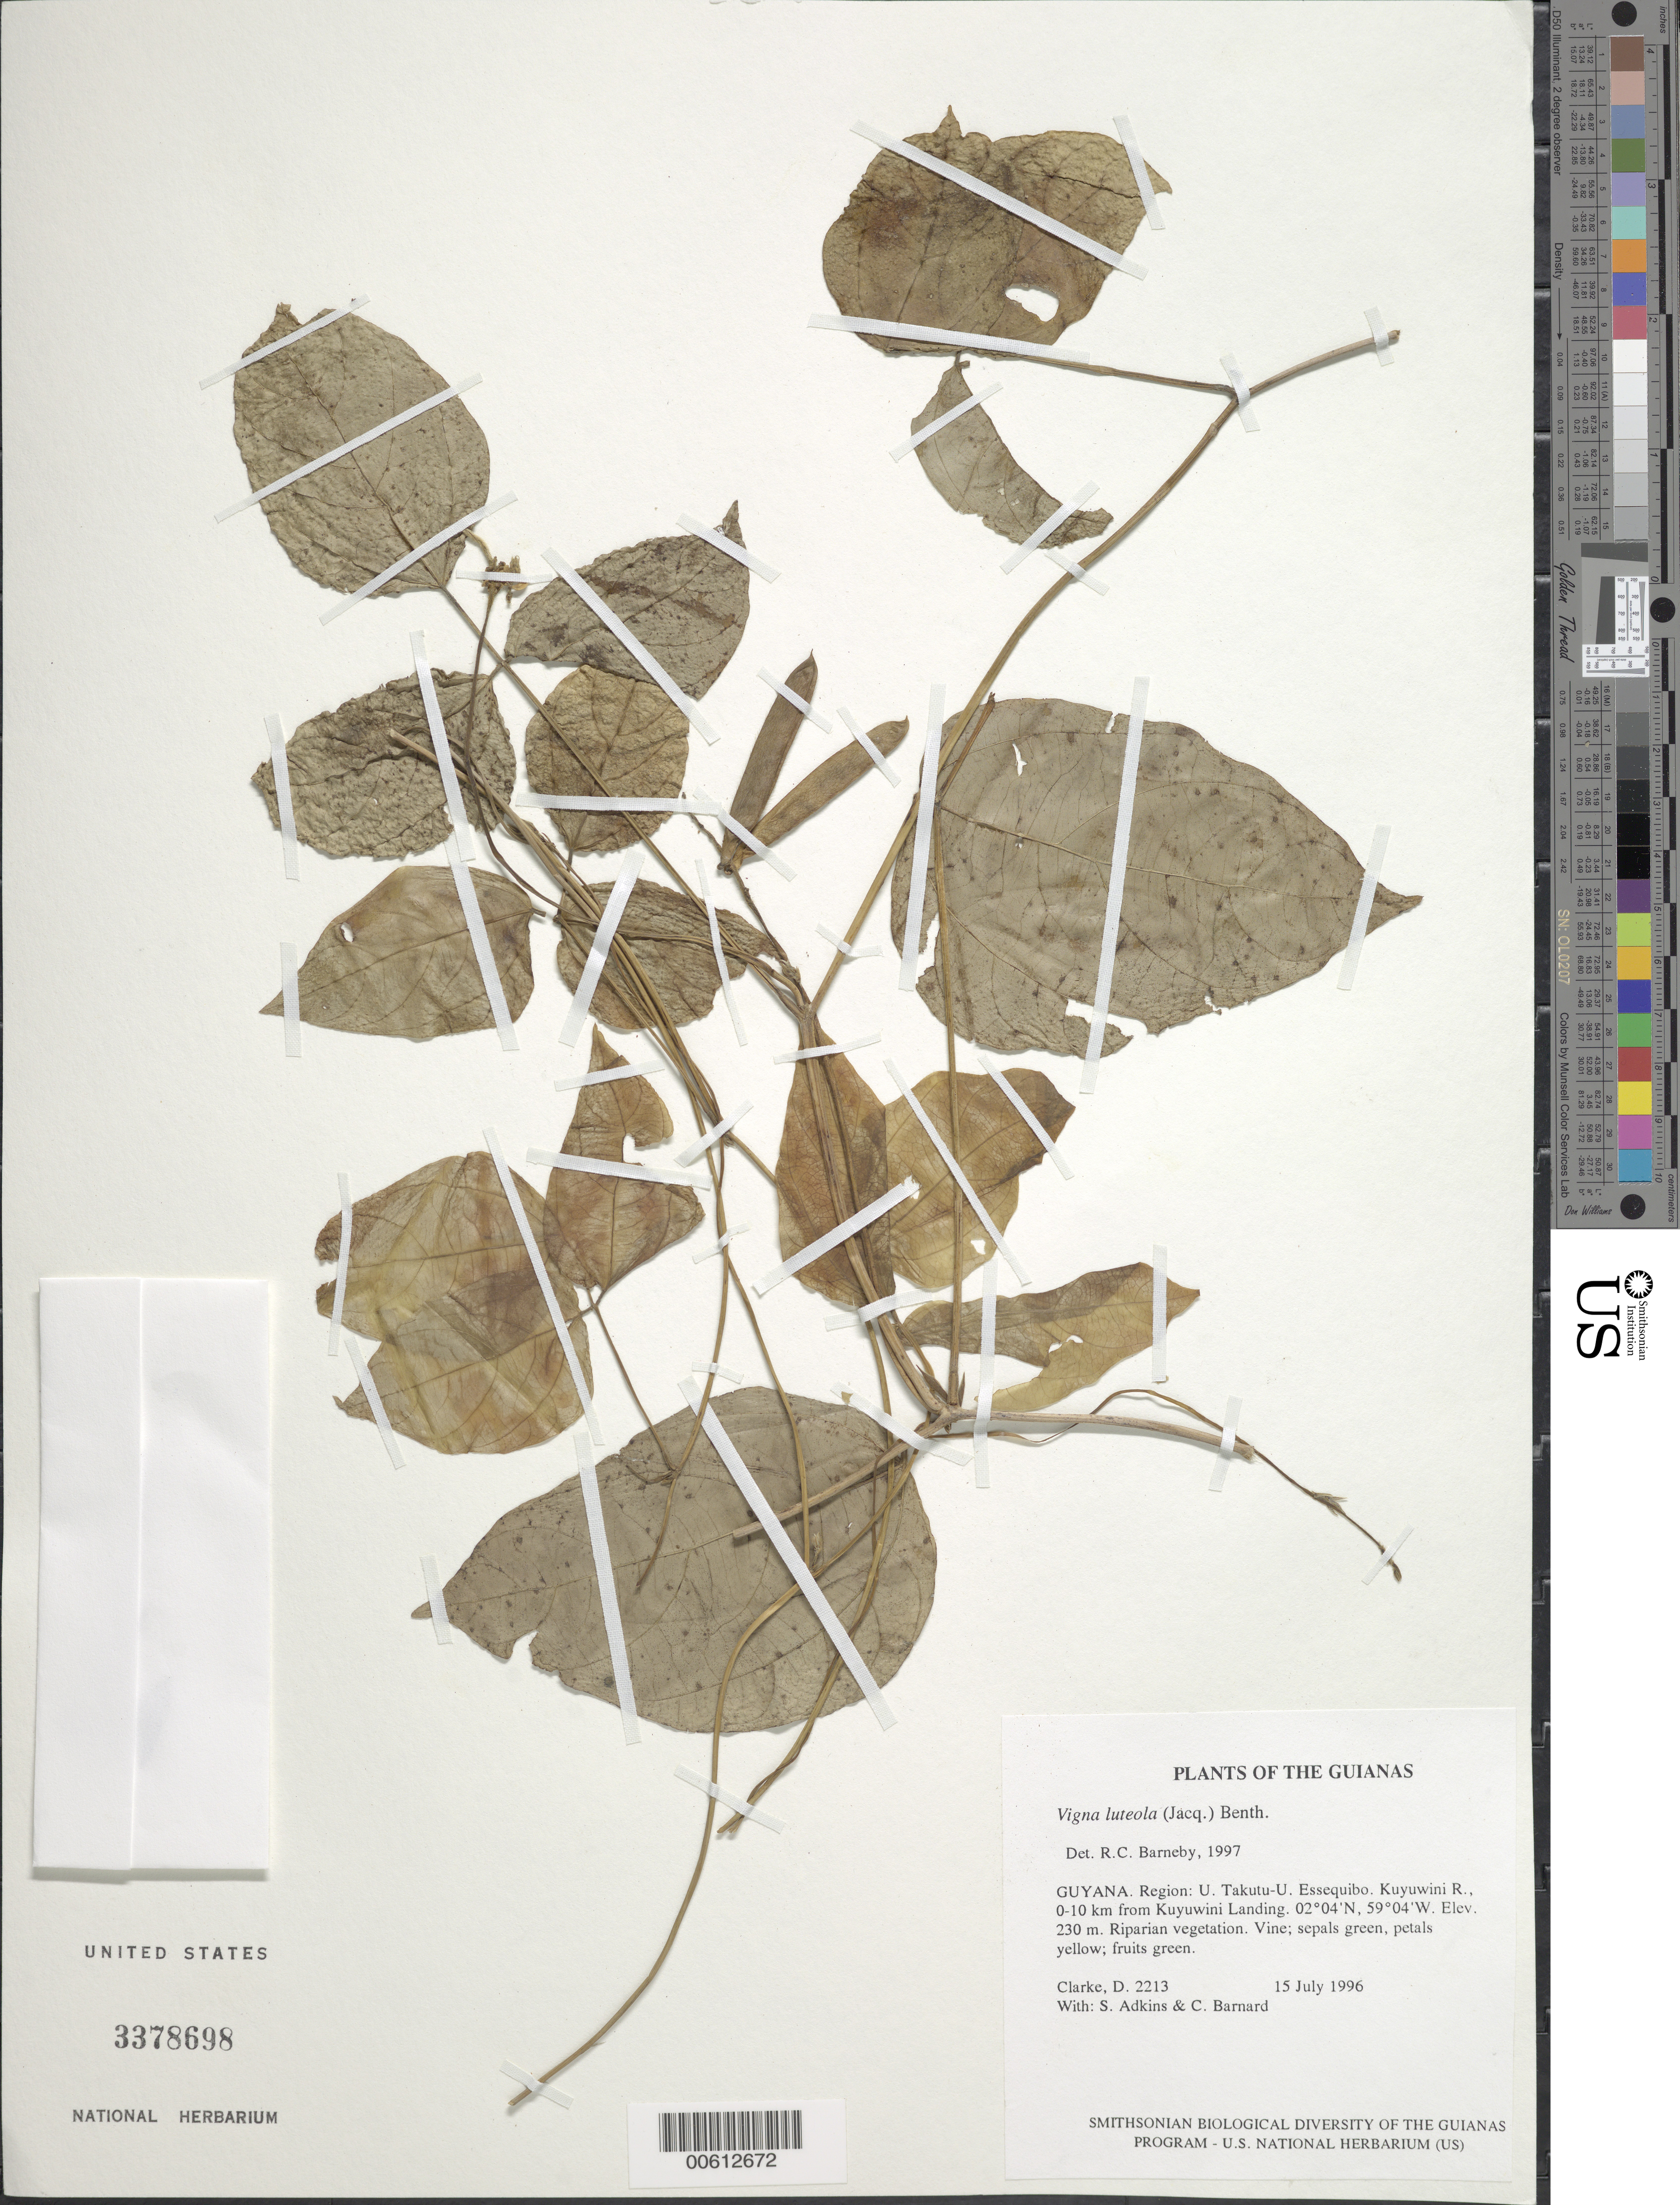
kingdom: Plantae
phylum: Tracheophyta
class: Magnoliopsida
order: Fabales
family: Fabaceae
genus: Vigna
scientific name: Vigna luteola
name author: (Jacq.) Benth.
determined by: Barneby, Rupert C., (NY)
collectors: H. D. Clarke, S. Adkins & C. Bernard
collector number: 2213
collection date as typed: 15 July 1996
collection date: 1996-07-15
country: Guyana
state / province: U. Takutu-U. Essequibo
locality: Kuyuwini R., 0-10 km from Kuyuwini Landing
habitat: Riparian vegetation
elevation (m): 230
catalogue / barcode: US 3378698